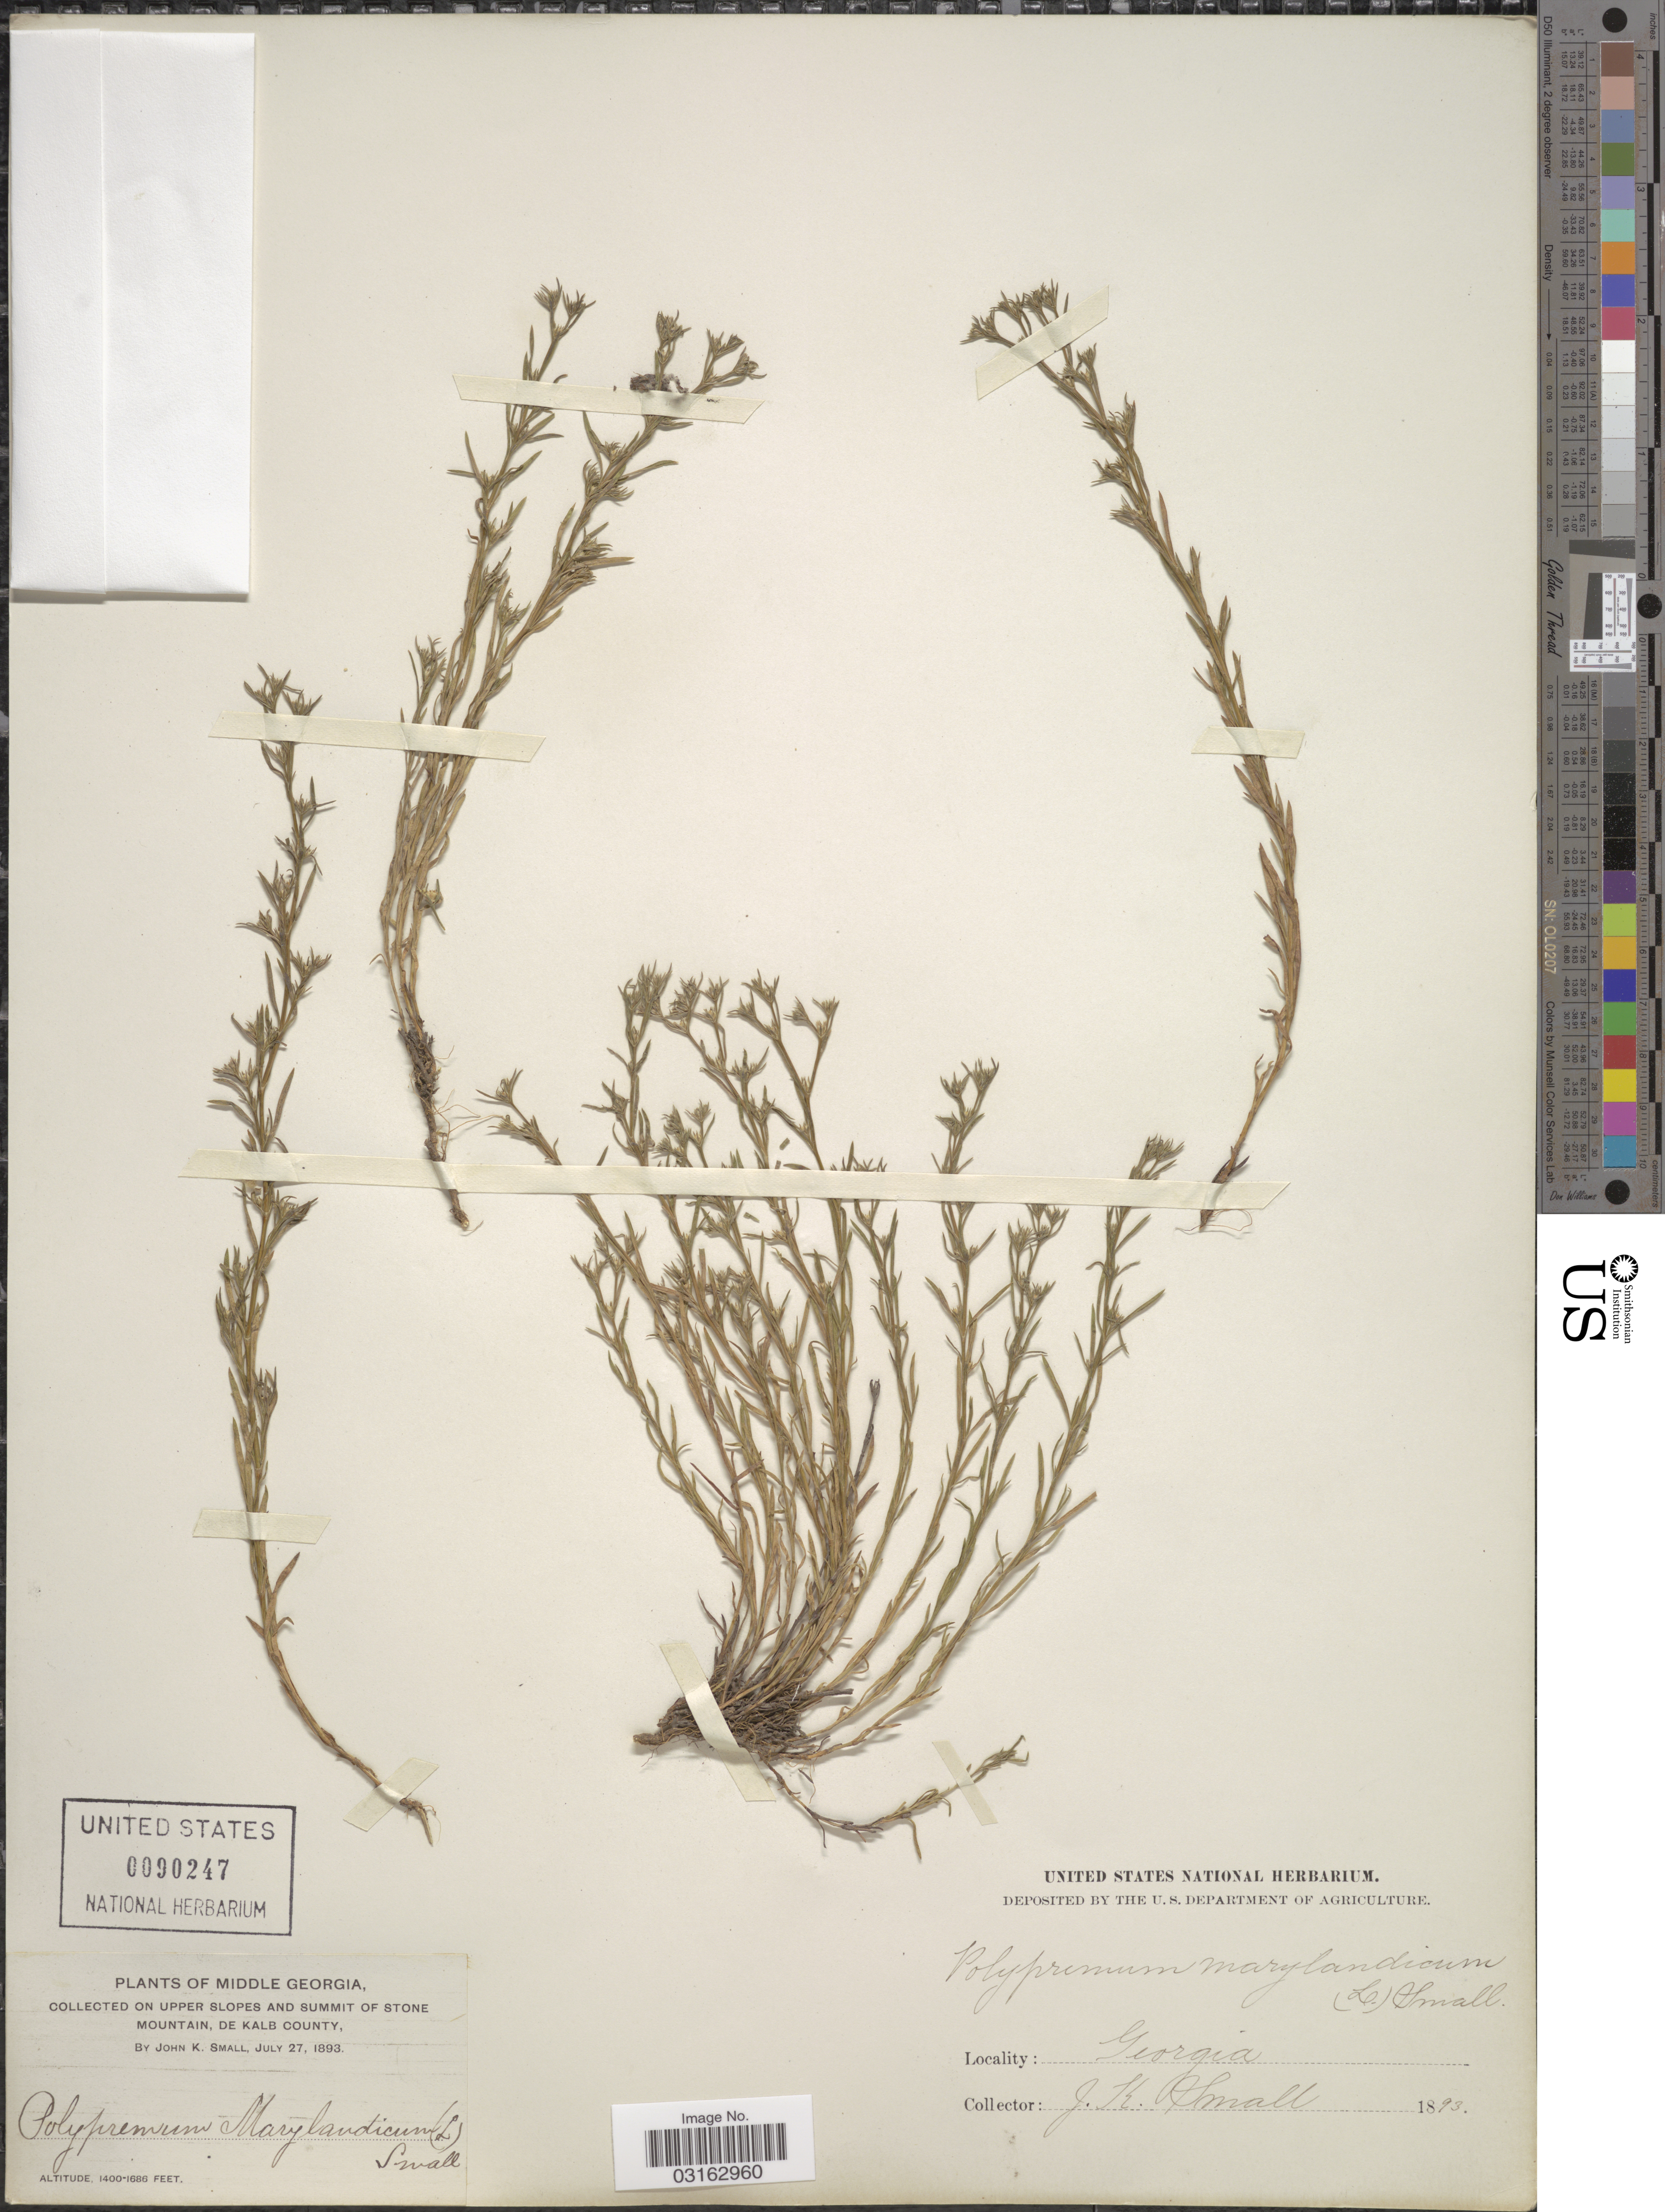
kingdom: Plantae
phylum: Tracheophyta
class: Magnoliopsida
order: Lamiales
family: Tetrachondraceae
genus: Polypremum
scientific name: Polypremum procumbens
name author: L.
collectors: J. K. Small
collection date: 1893-07-27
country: United States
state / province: Georgia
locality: Middle Georgia, on Upper slopes and Summit of Stone Mountain, De Kalb County.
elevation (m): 427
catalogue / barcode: US 90247